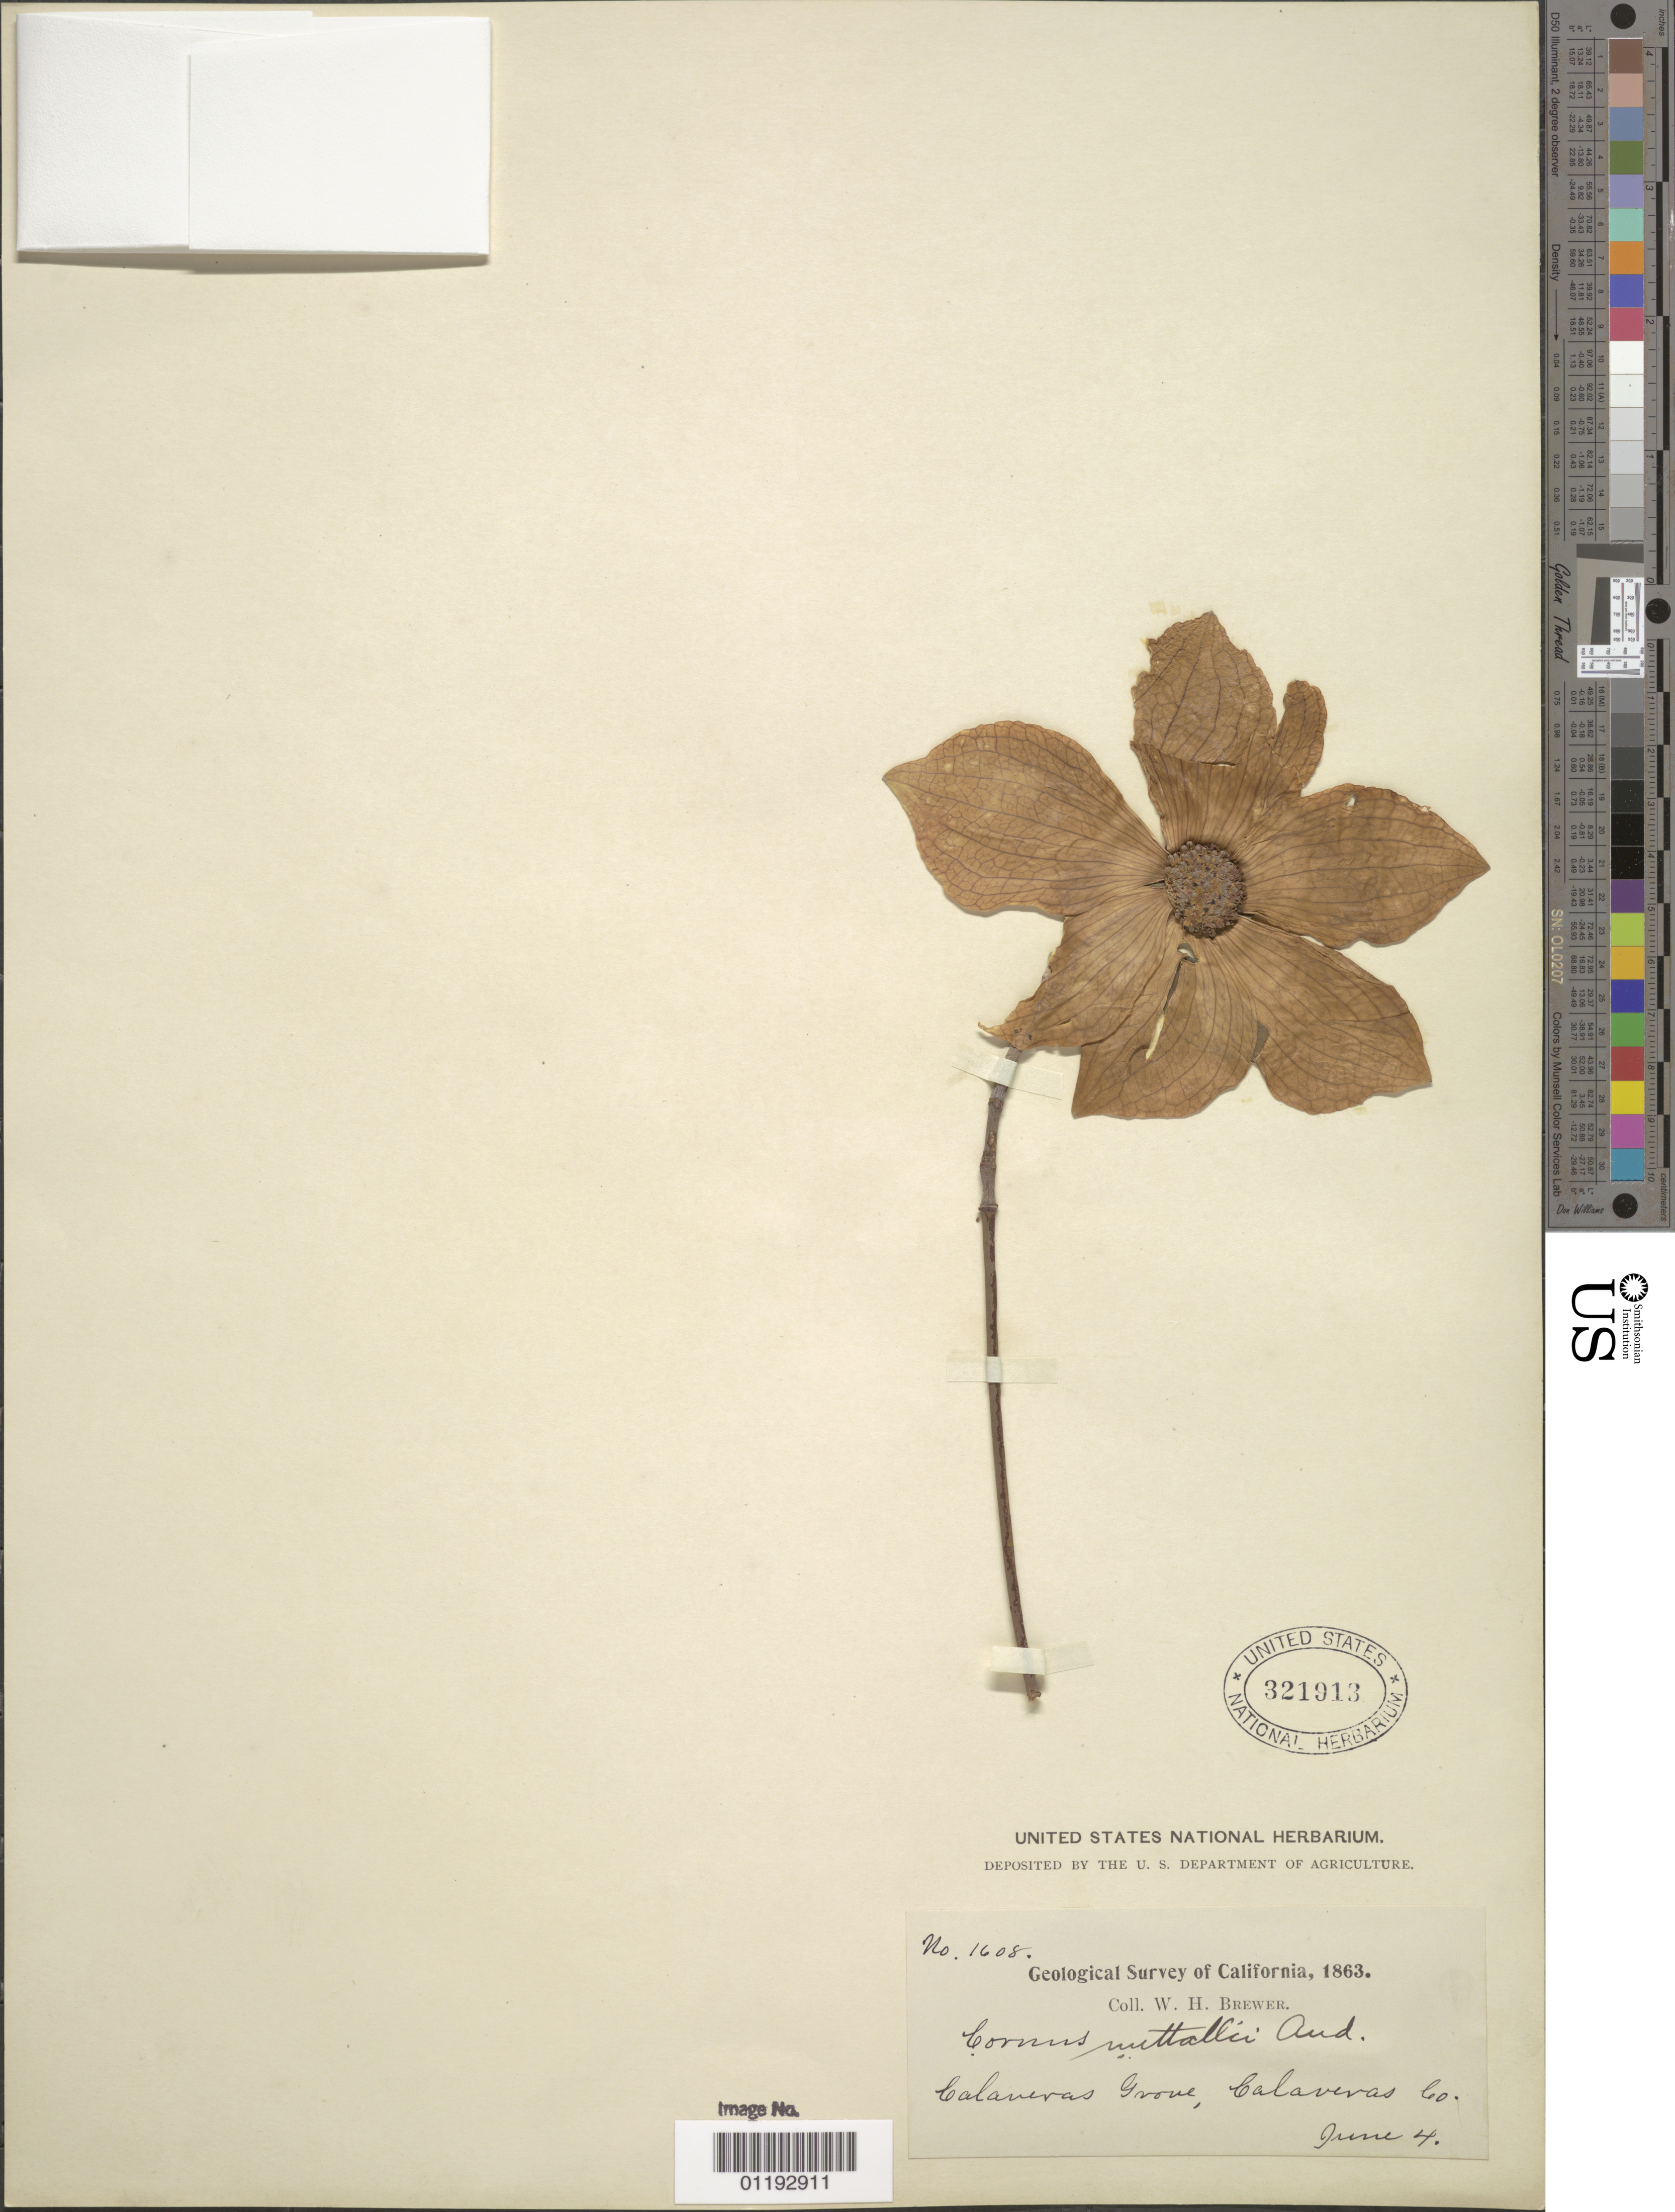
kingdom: Plantae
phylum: Tracheophyta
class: Magnoliopsida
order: Cornales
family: Cornaceae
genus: Cornus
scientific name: Cornus nuttallii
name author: Audubon ex Torr. & A. Gray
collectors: W. H. Brewer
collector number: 1608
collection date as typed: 04 Jun 1863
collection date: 1863-06-04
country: United States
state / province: California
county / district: Calaveras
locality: Calaveras Grove.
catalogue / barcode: US 321913